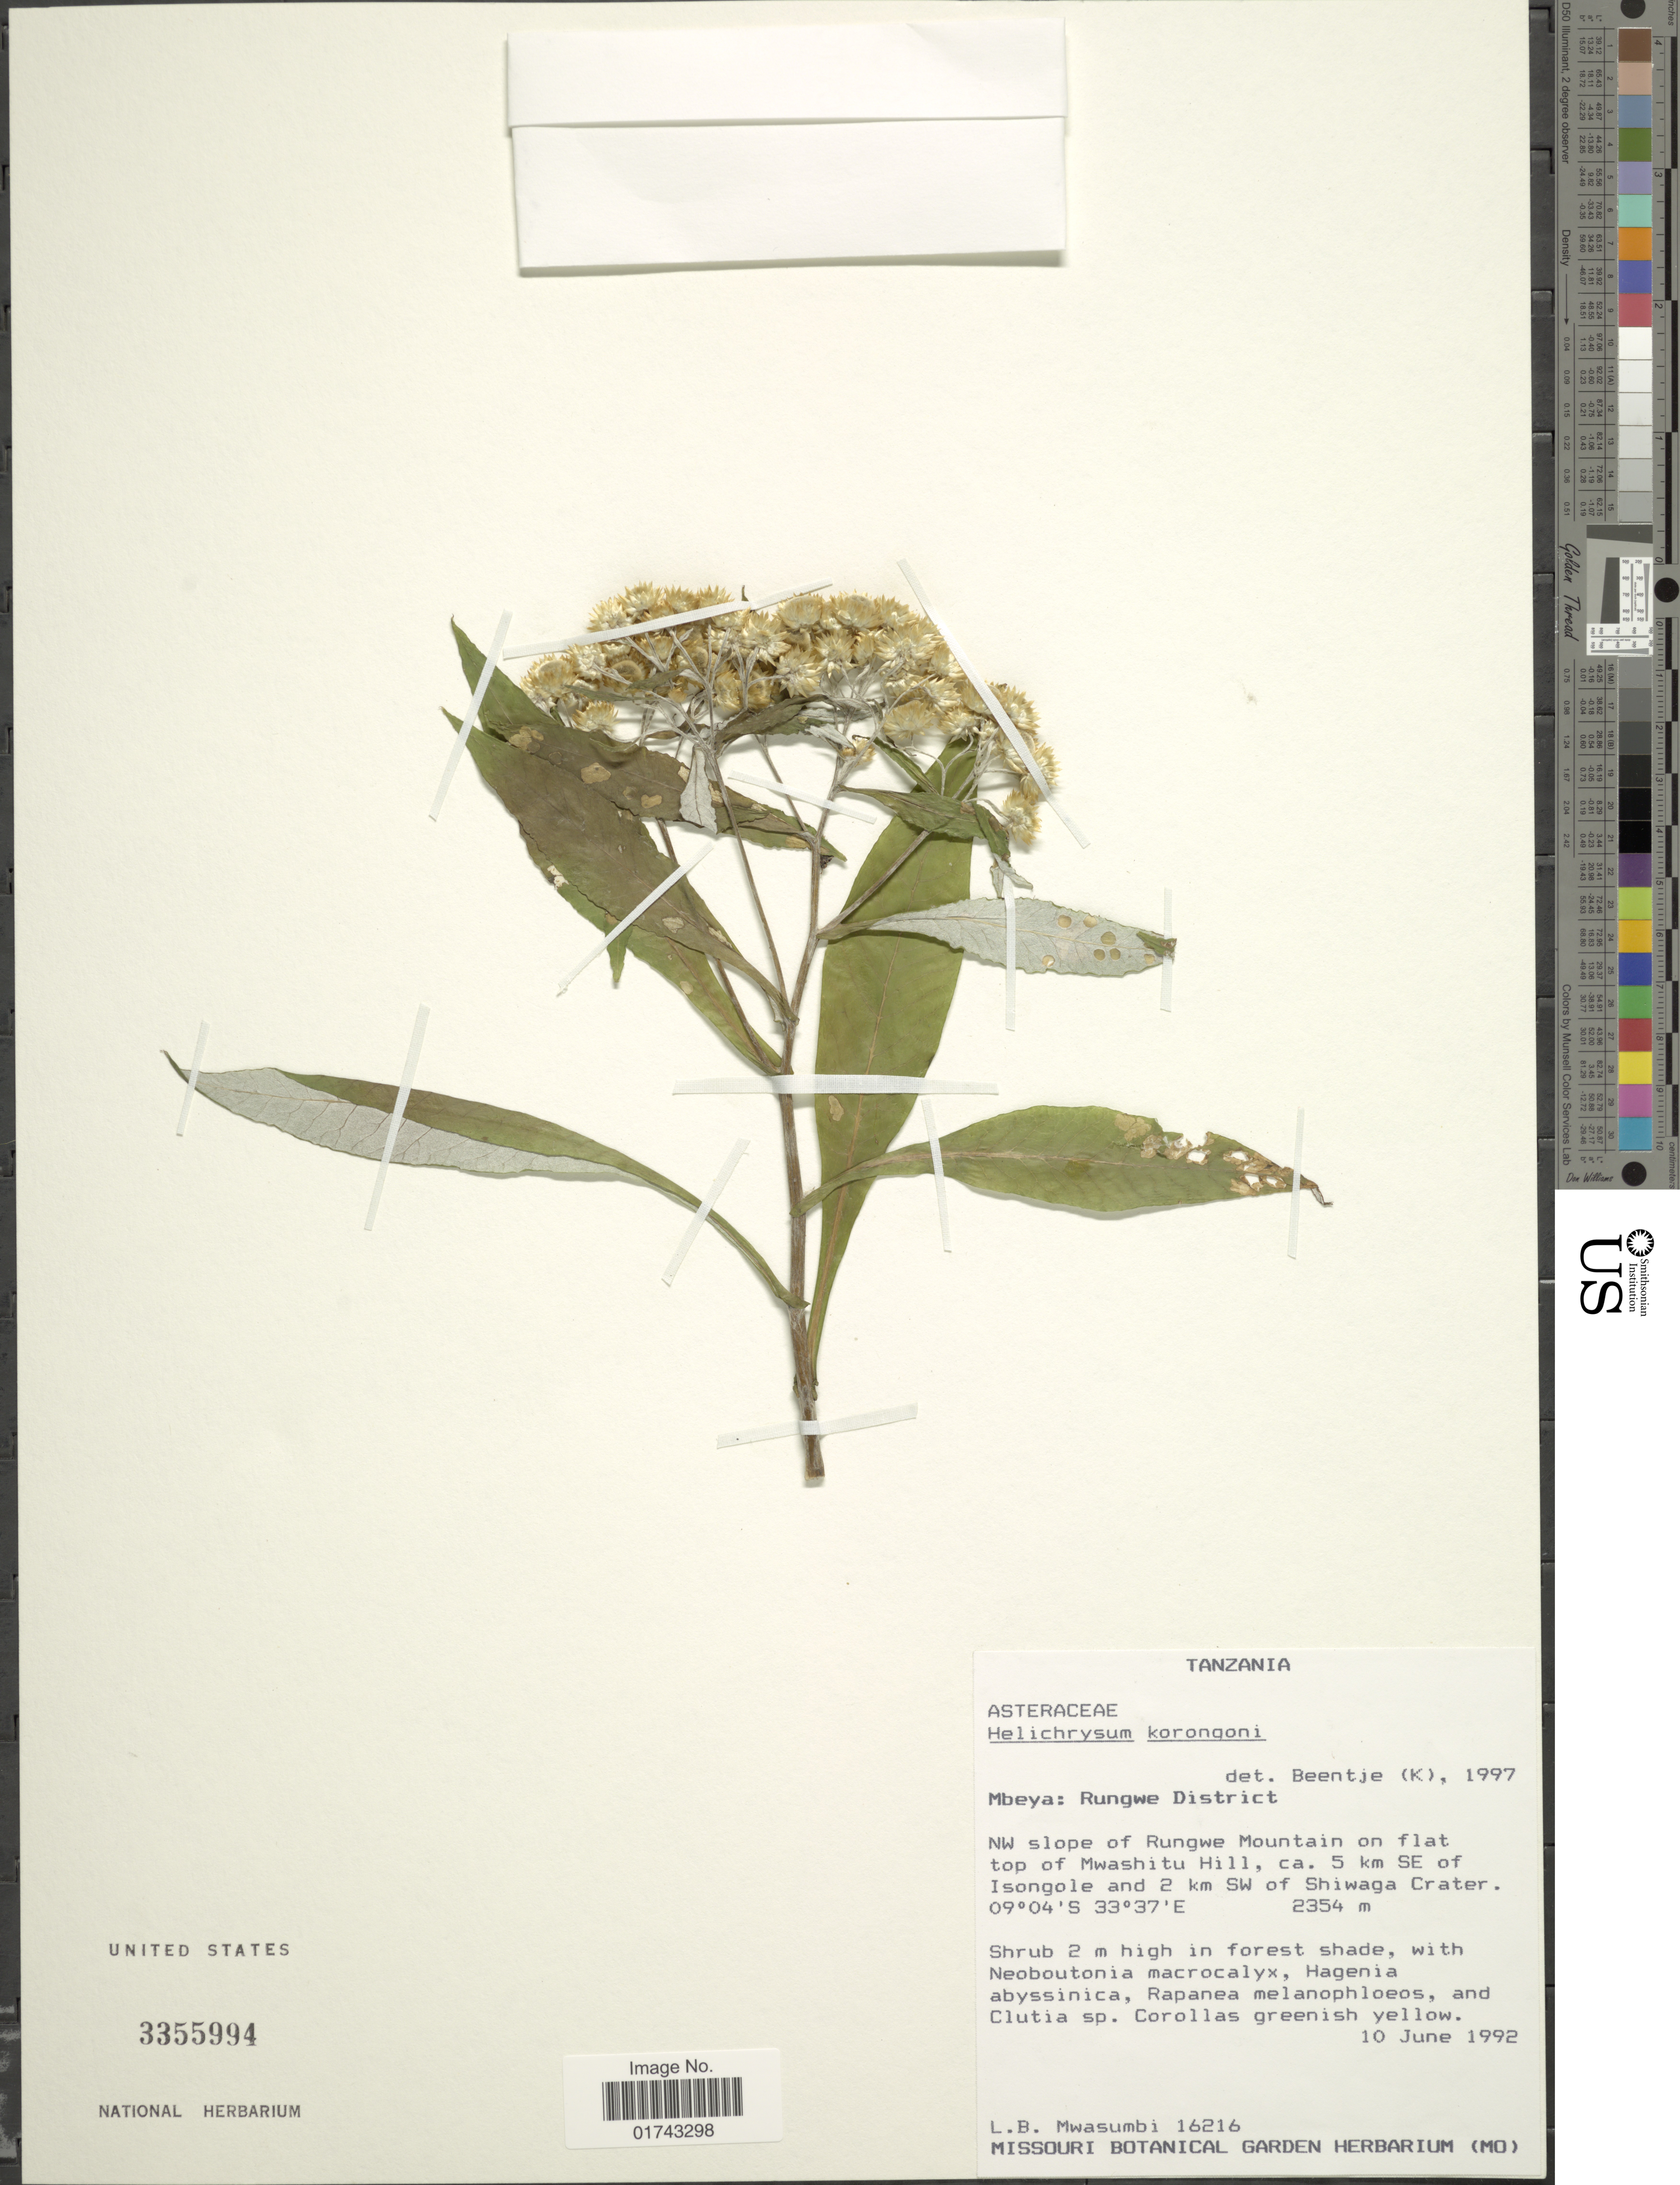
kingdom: Plantae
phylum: Tracheophyta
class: Magnoliopsida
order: Asterales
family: Asteraceae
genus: Helichrysum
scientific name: Helichrysum korongonii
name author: Beentje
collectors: L. Mwasumbi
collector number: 16216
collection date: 1992-06-10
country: Tanzania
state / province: Mbeya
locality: Mbeya: Rungwe District, NW slope of Rungwe Mountain on flat top of Mwashitu Hill, 5 km SE of Isongole and 2 km SW of Shiwaga Crater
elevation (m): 2354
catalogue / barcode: US 3355994